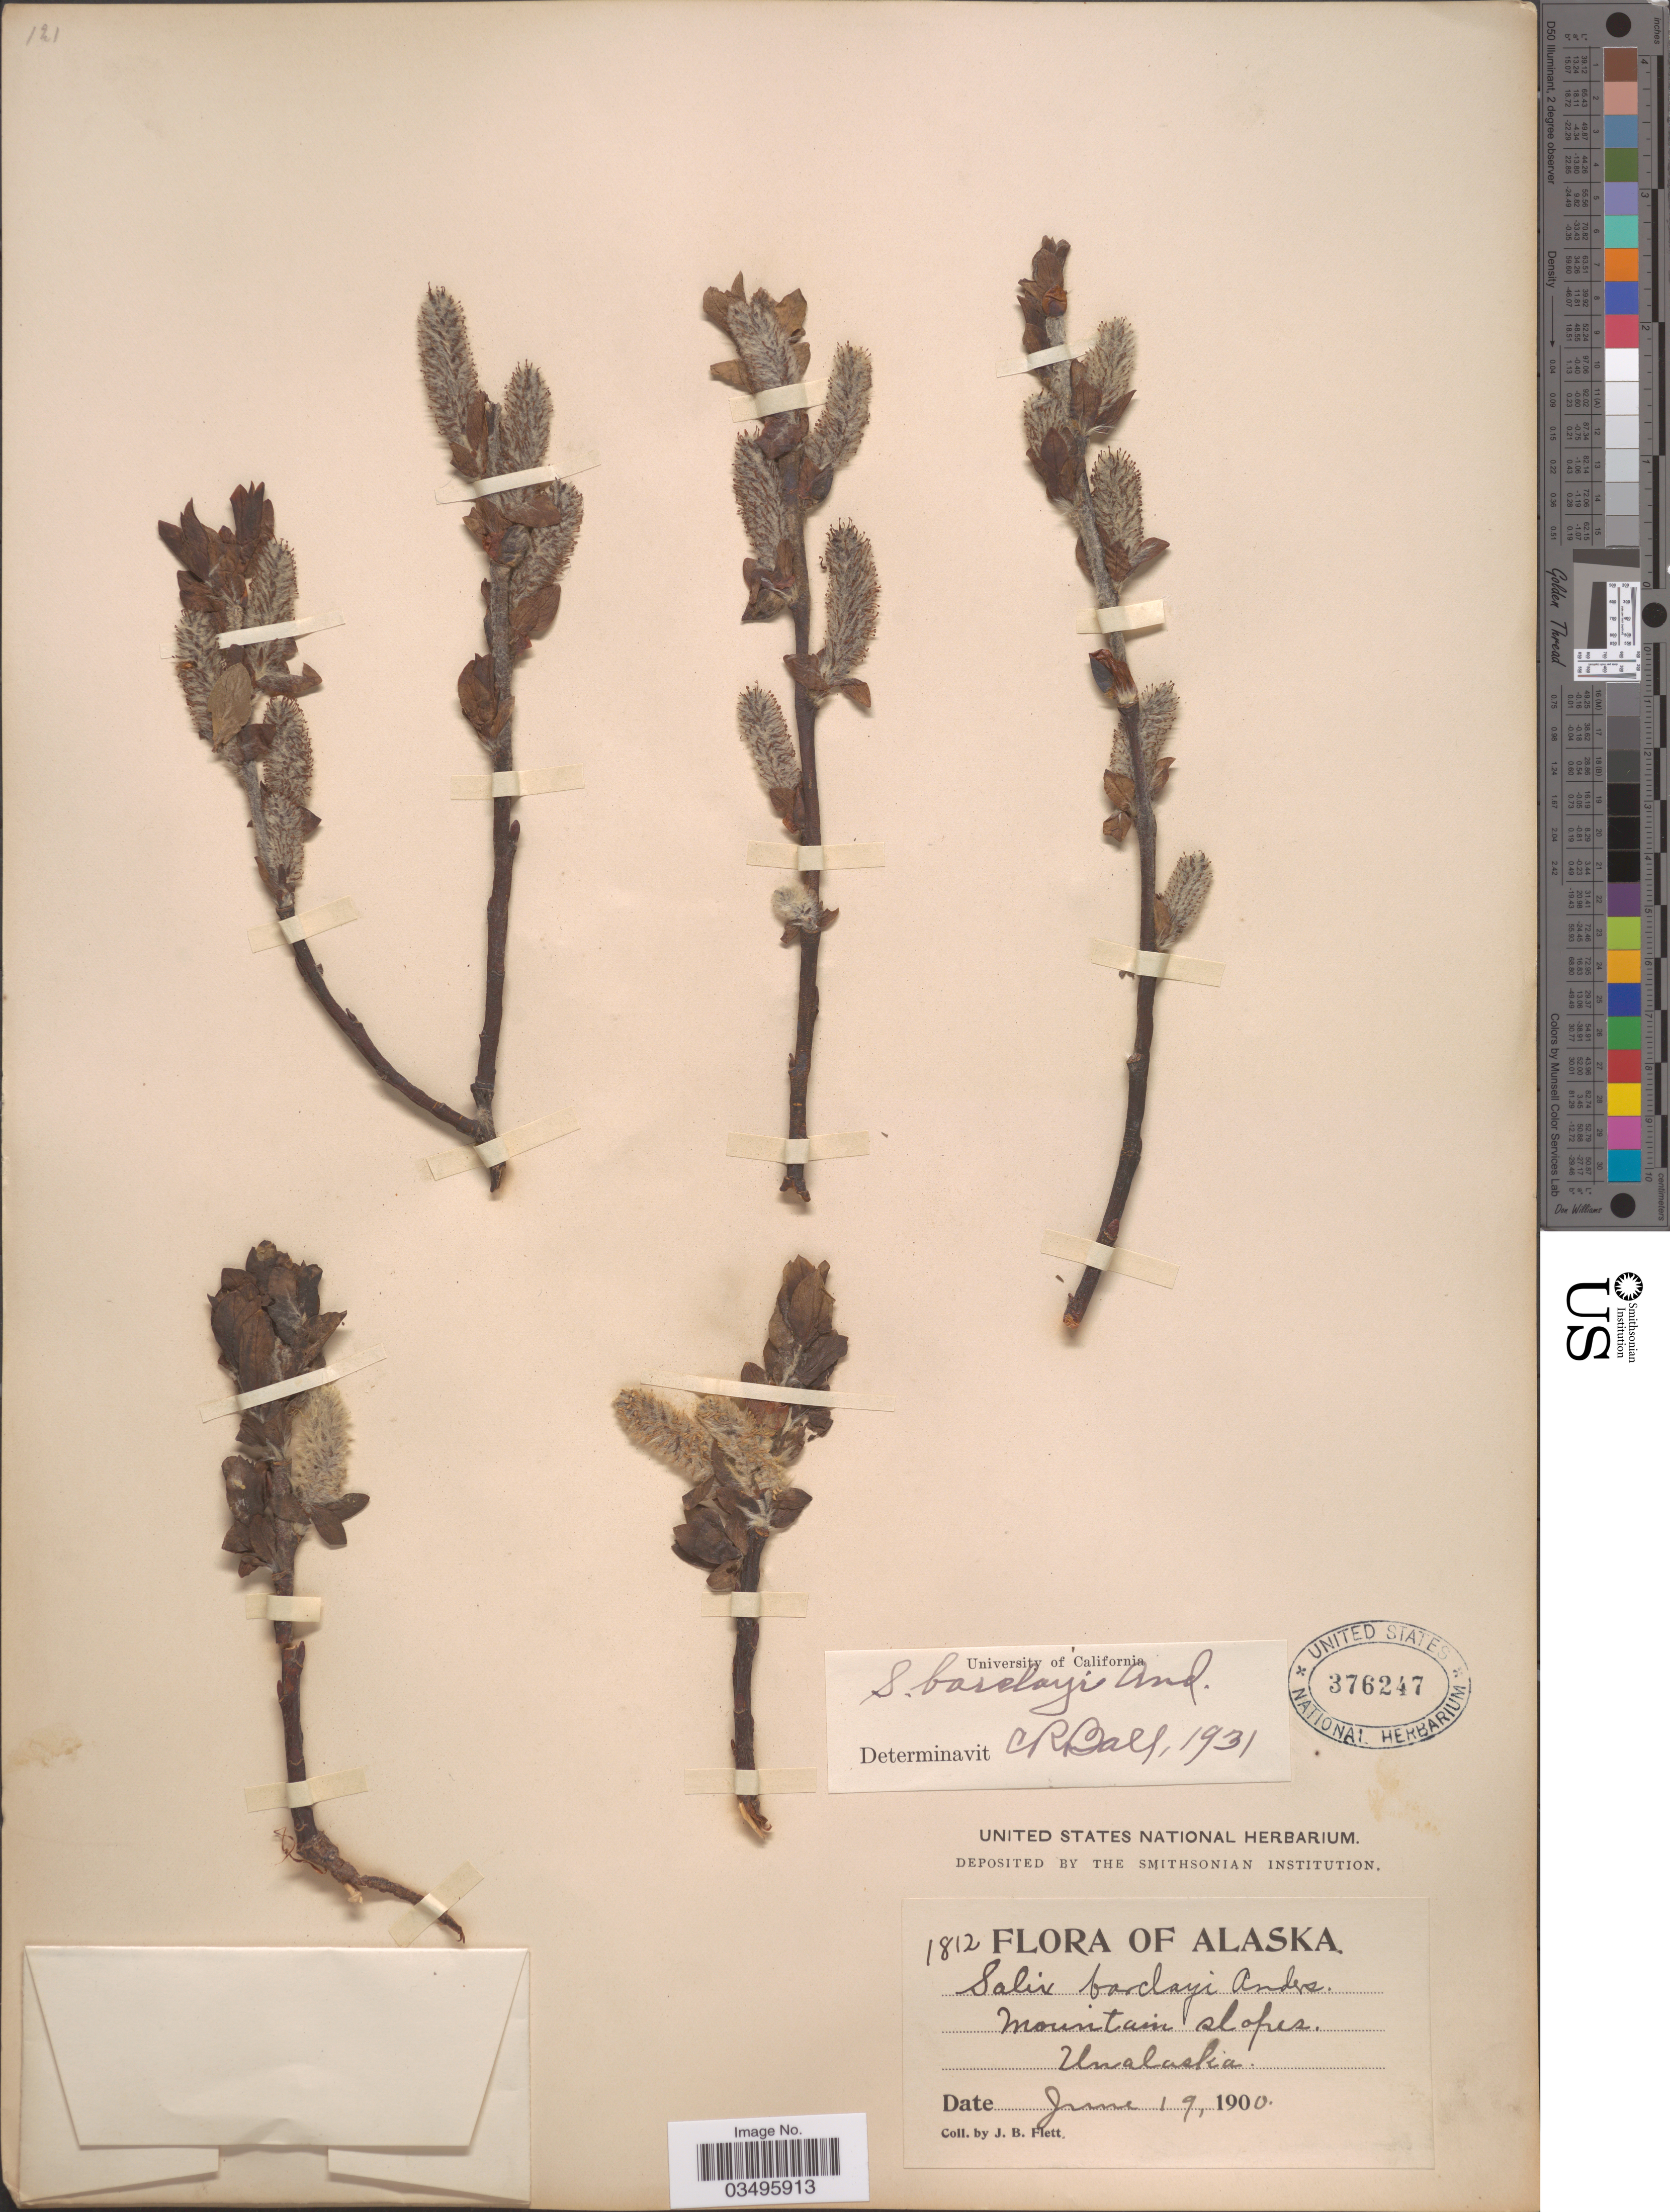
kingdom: Plantae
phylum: Tracheophyta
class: Magnoliopsida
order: Malpighiales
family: Salicaceae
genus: Salix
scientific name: Salix barclayi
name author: Andersson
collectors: J. Flett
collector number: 1812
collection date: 1900-06-19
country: United States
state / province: Alaska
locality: Mountain slopes. Unalaska.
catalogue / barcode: US 376247